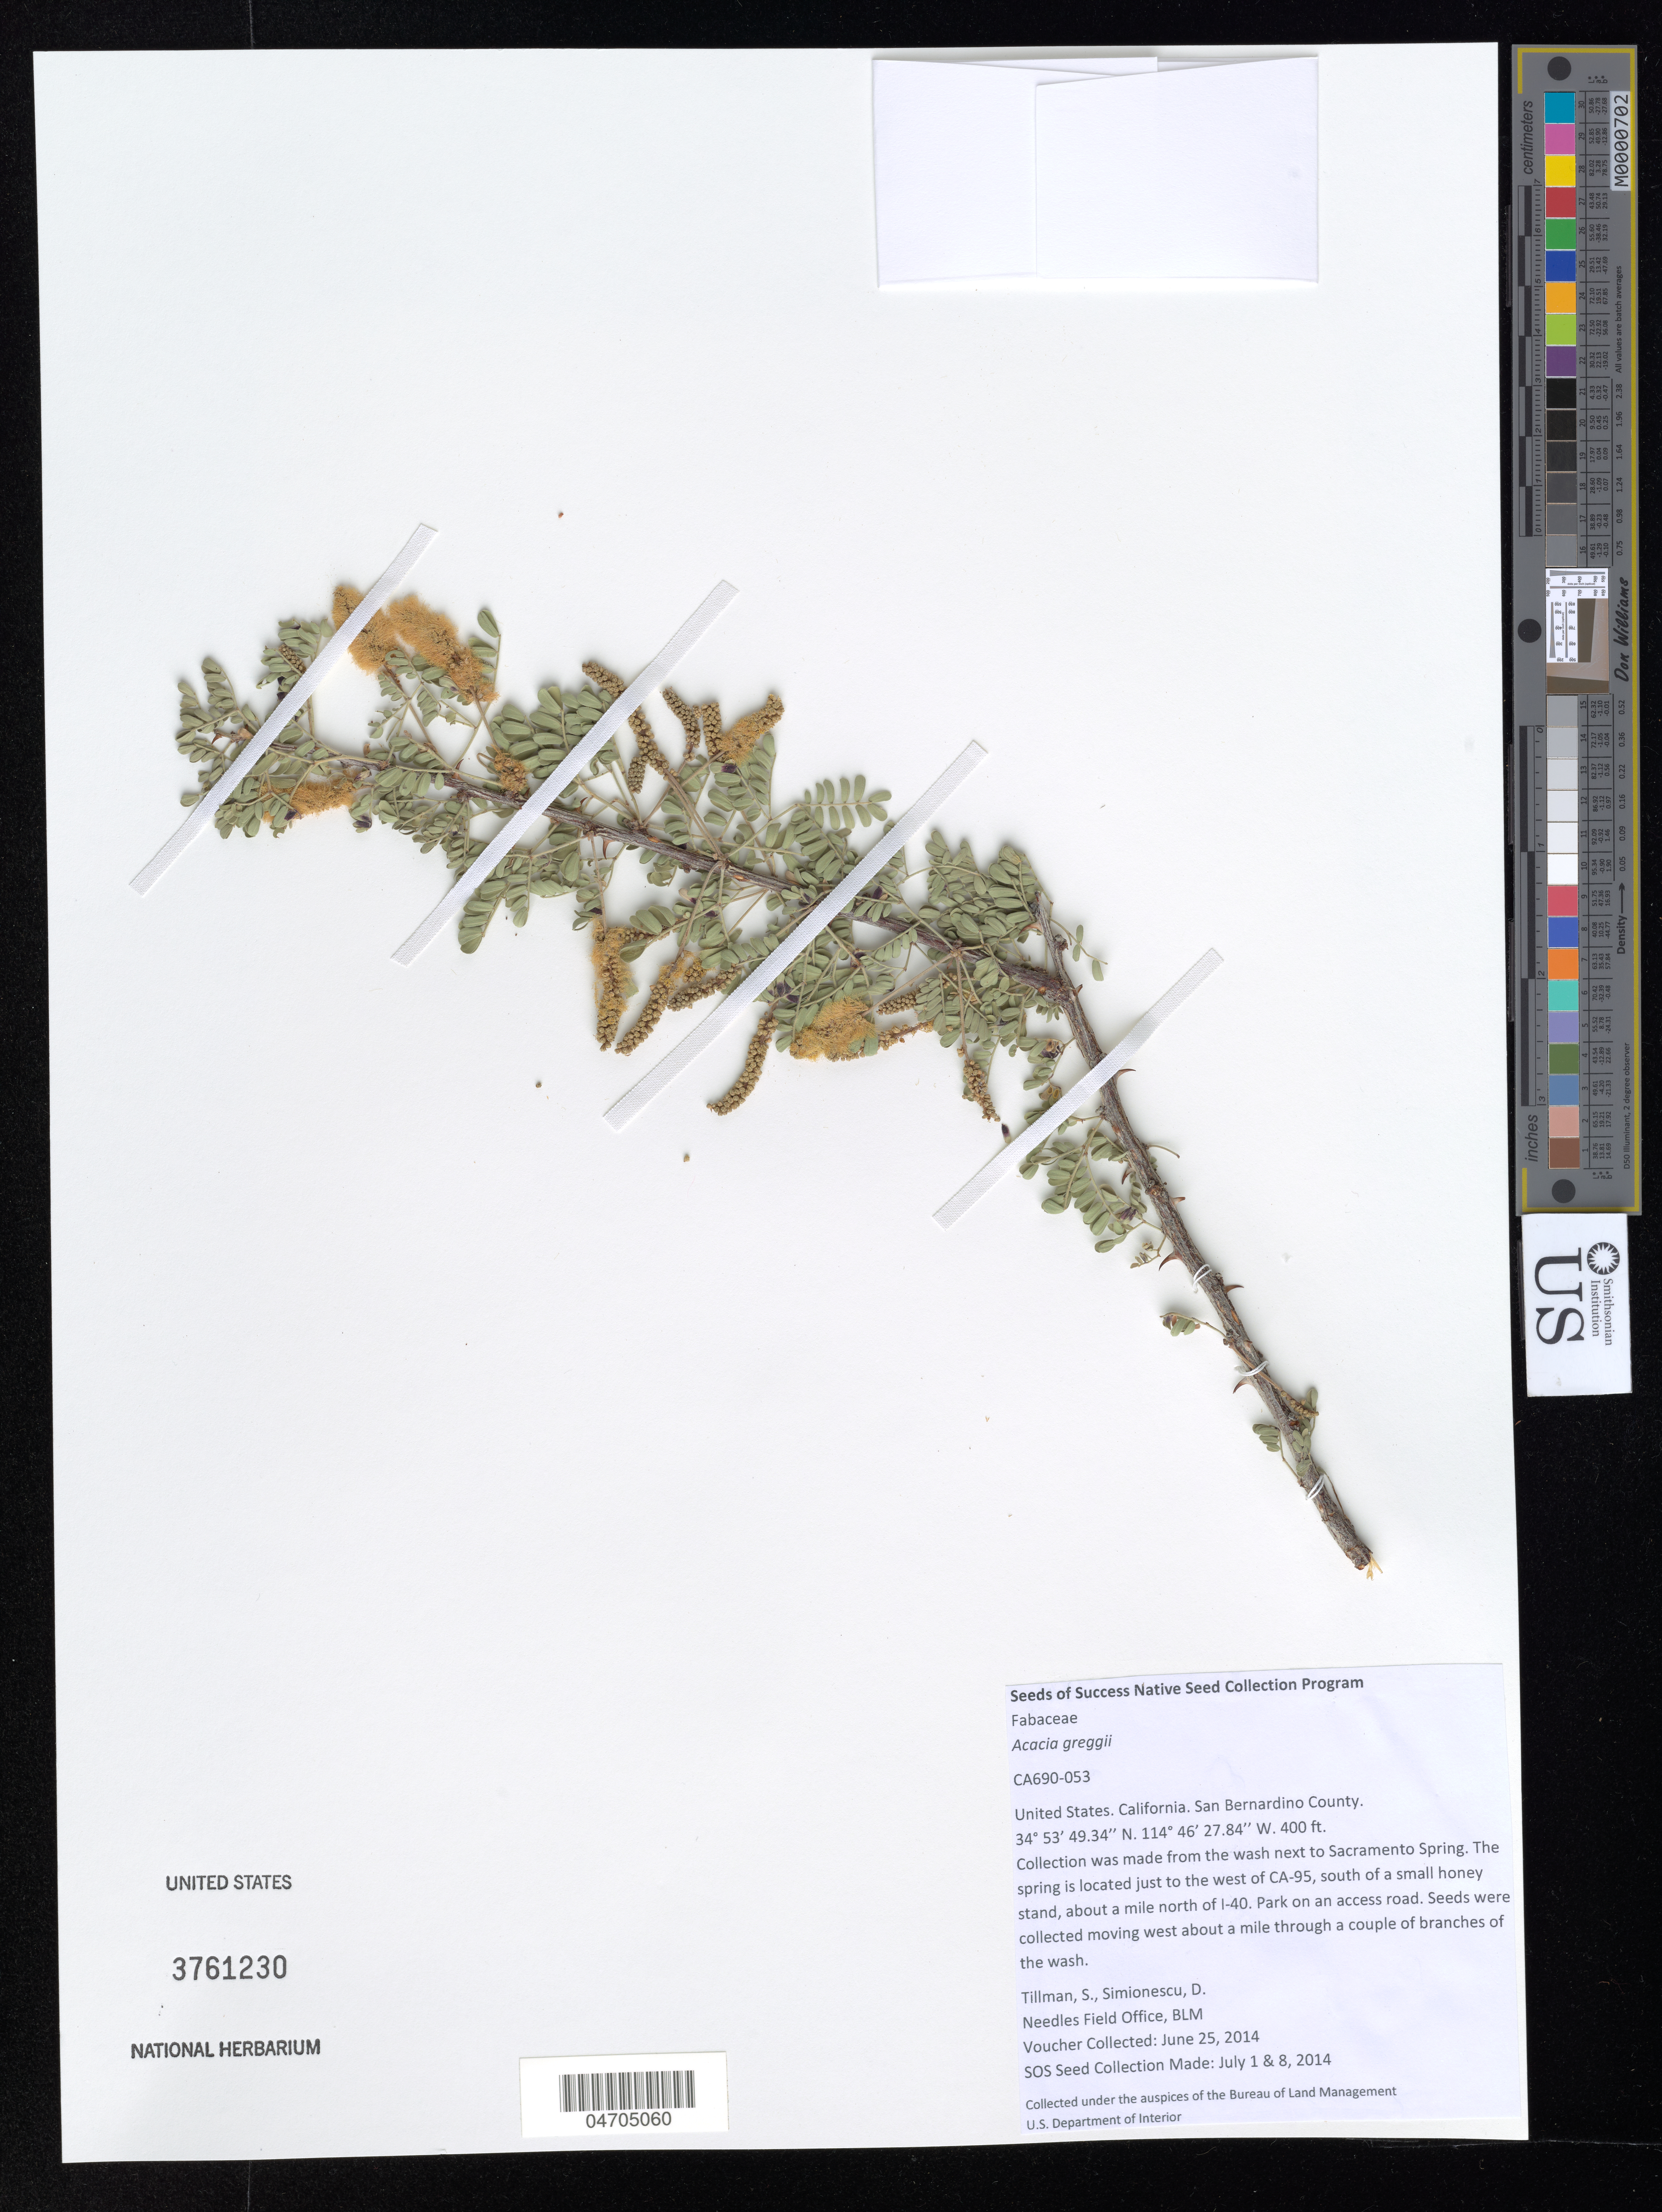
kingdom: Plantae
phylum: Tracheophyta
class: Magnoliopsida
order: Fabales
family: Fabaceae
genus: Acacia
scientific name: Acacia greggii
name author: A. Gray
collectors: S. Tillman & D. Simionescu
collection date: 2014-06-25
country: United States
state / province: California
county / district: San Bernardino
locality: San Bernardino County. Collection was made from the wash next to Sacramento Spring. The spring is located just to the west of CA-95, south of a small honey stand, about a mile north of I-40. Park on an access road. Seed where collected moving west about a mile through a couple of branches of the wash.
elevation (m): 122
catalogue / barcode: US 3761230